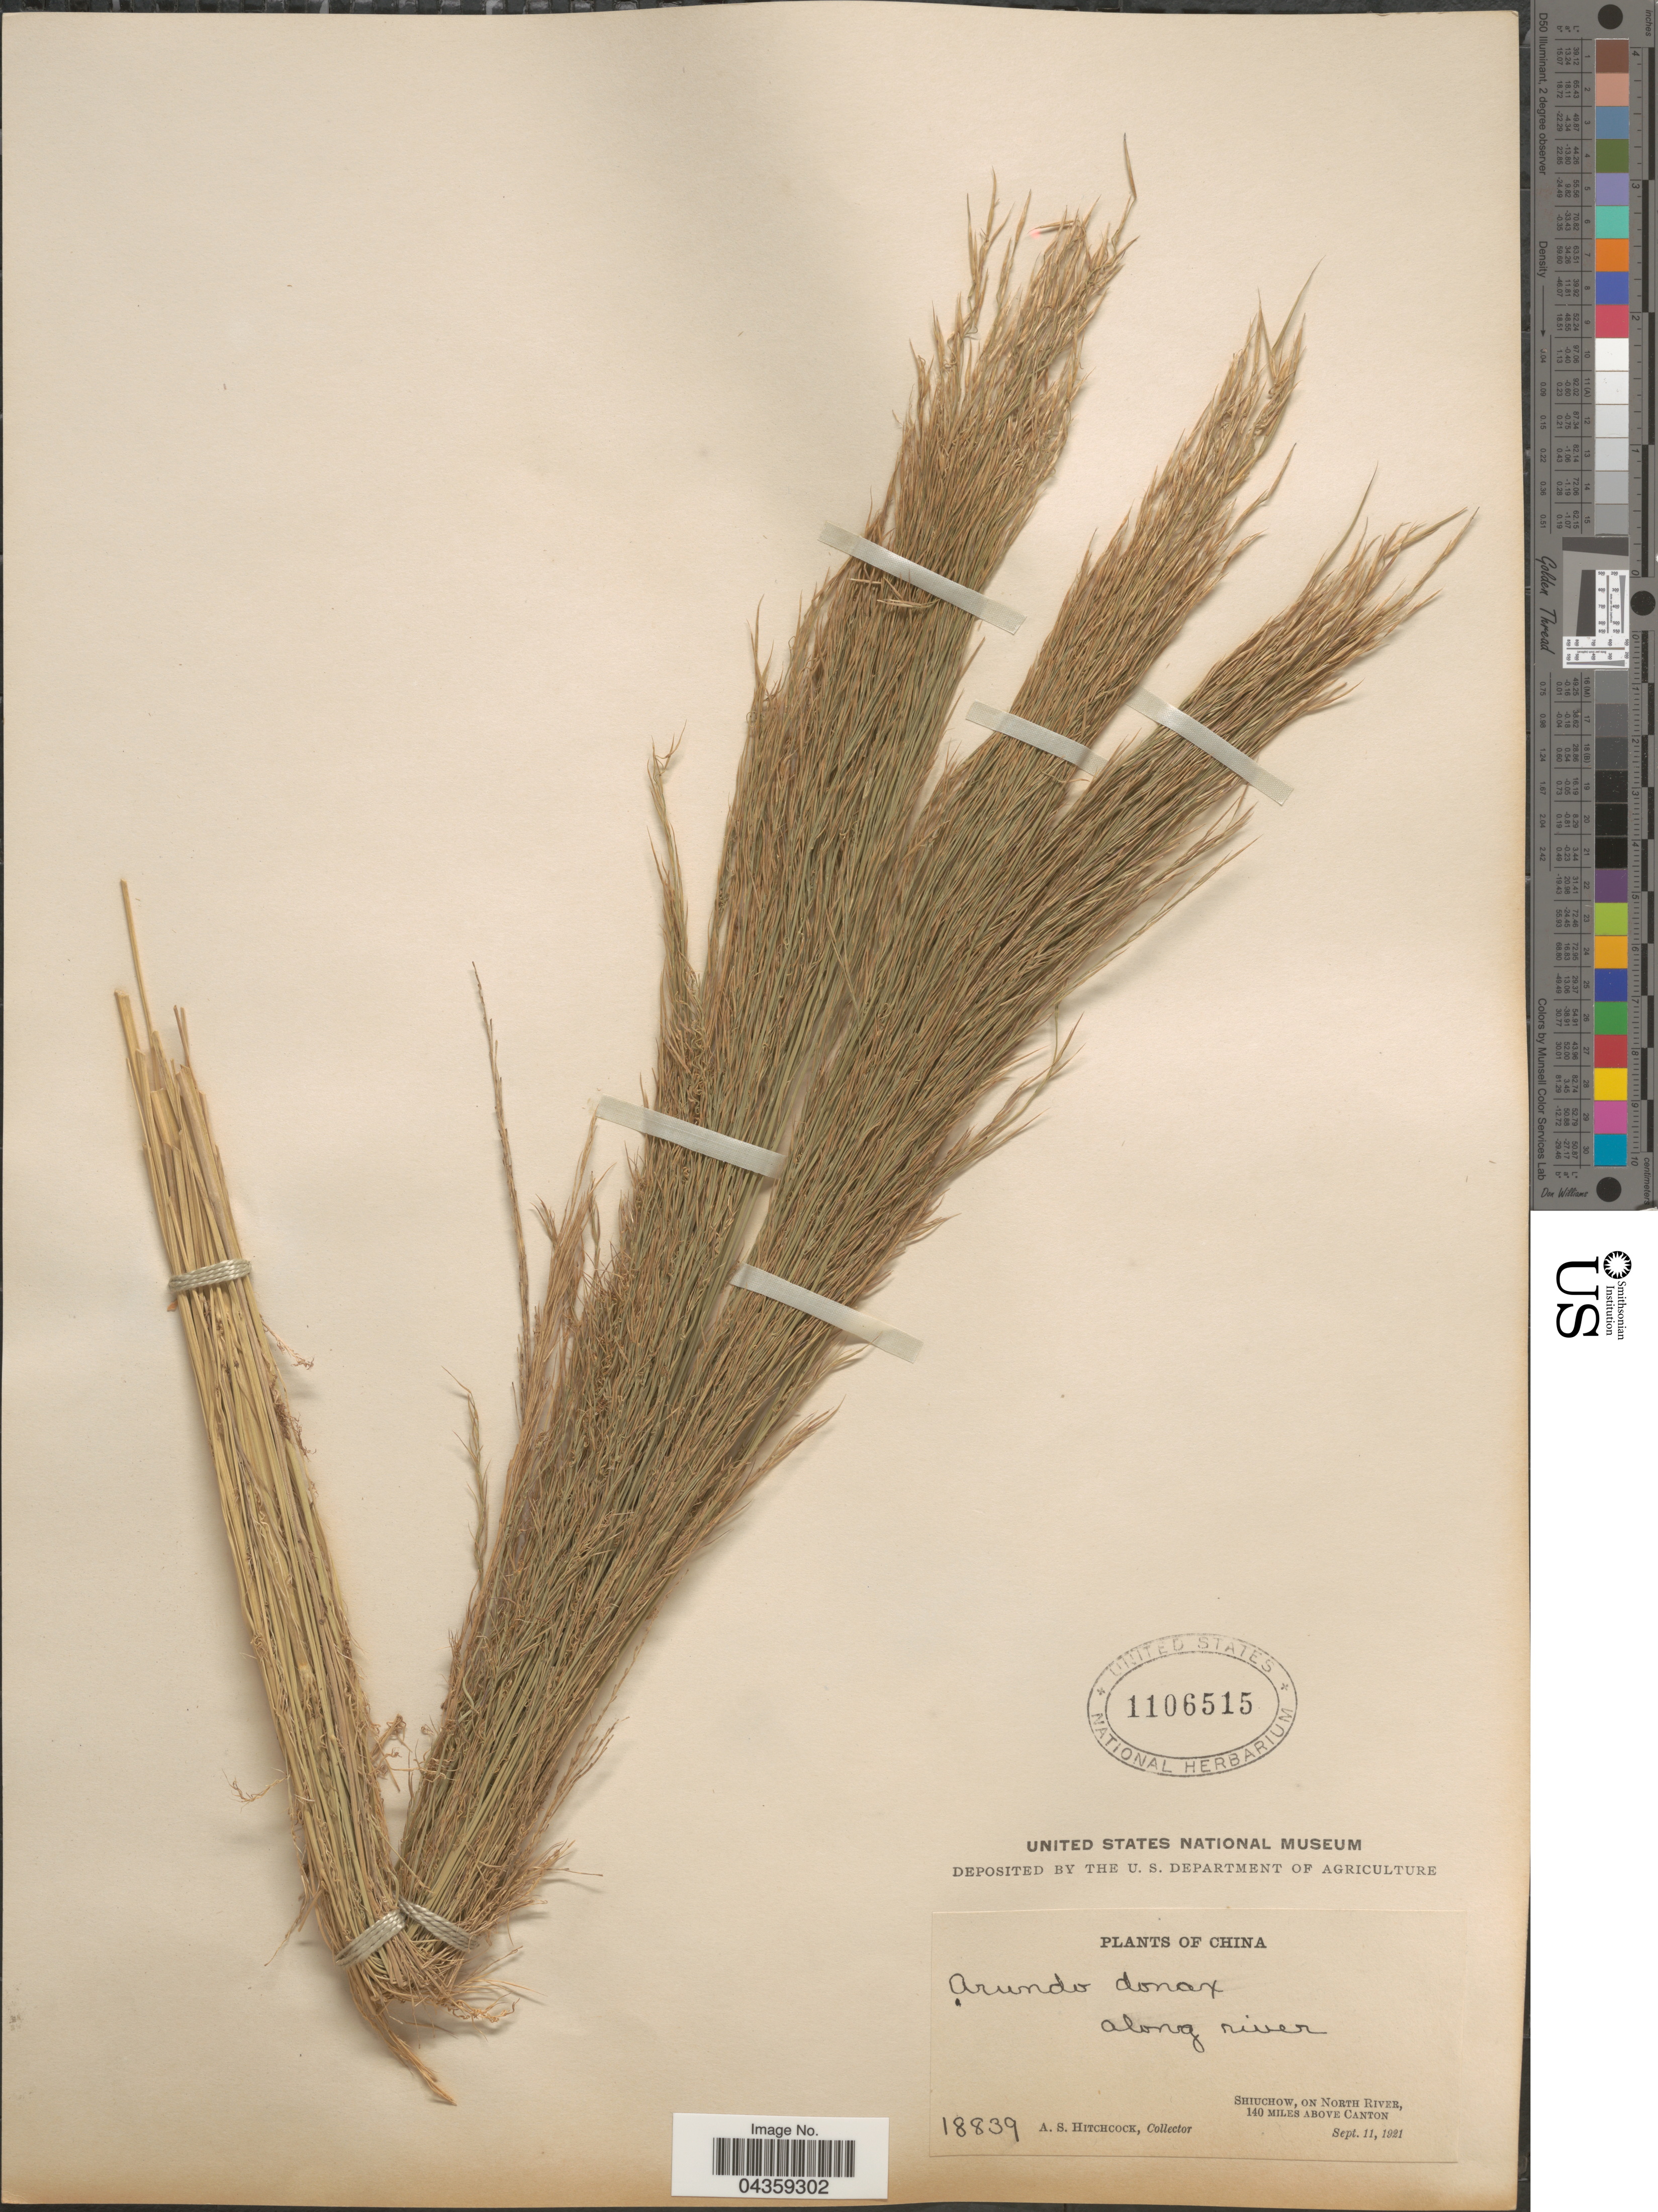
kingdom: Plantae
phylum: Tracheophyta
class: Liliopsida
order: Poales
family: Poaceae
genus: Arundo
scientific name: Arundo donax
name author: L.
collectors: A. S. Hitchcock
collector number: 18839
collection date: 1921-09-11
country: China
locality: Along river. Shiuchow, on North River, 140 miles above Canton.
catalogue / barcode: US 1106515